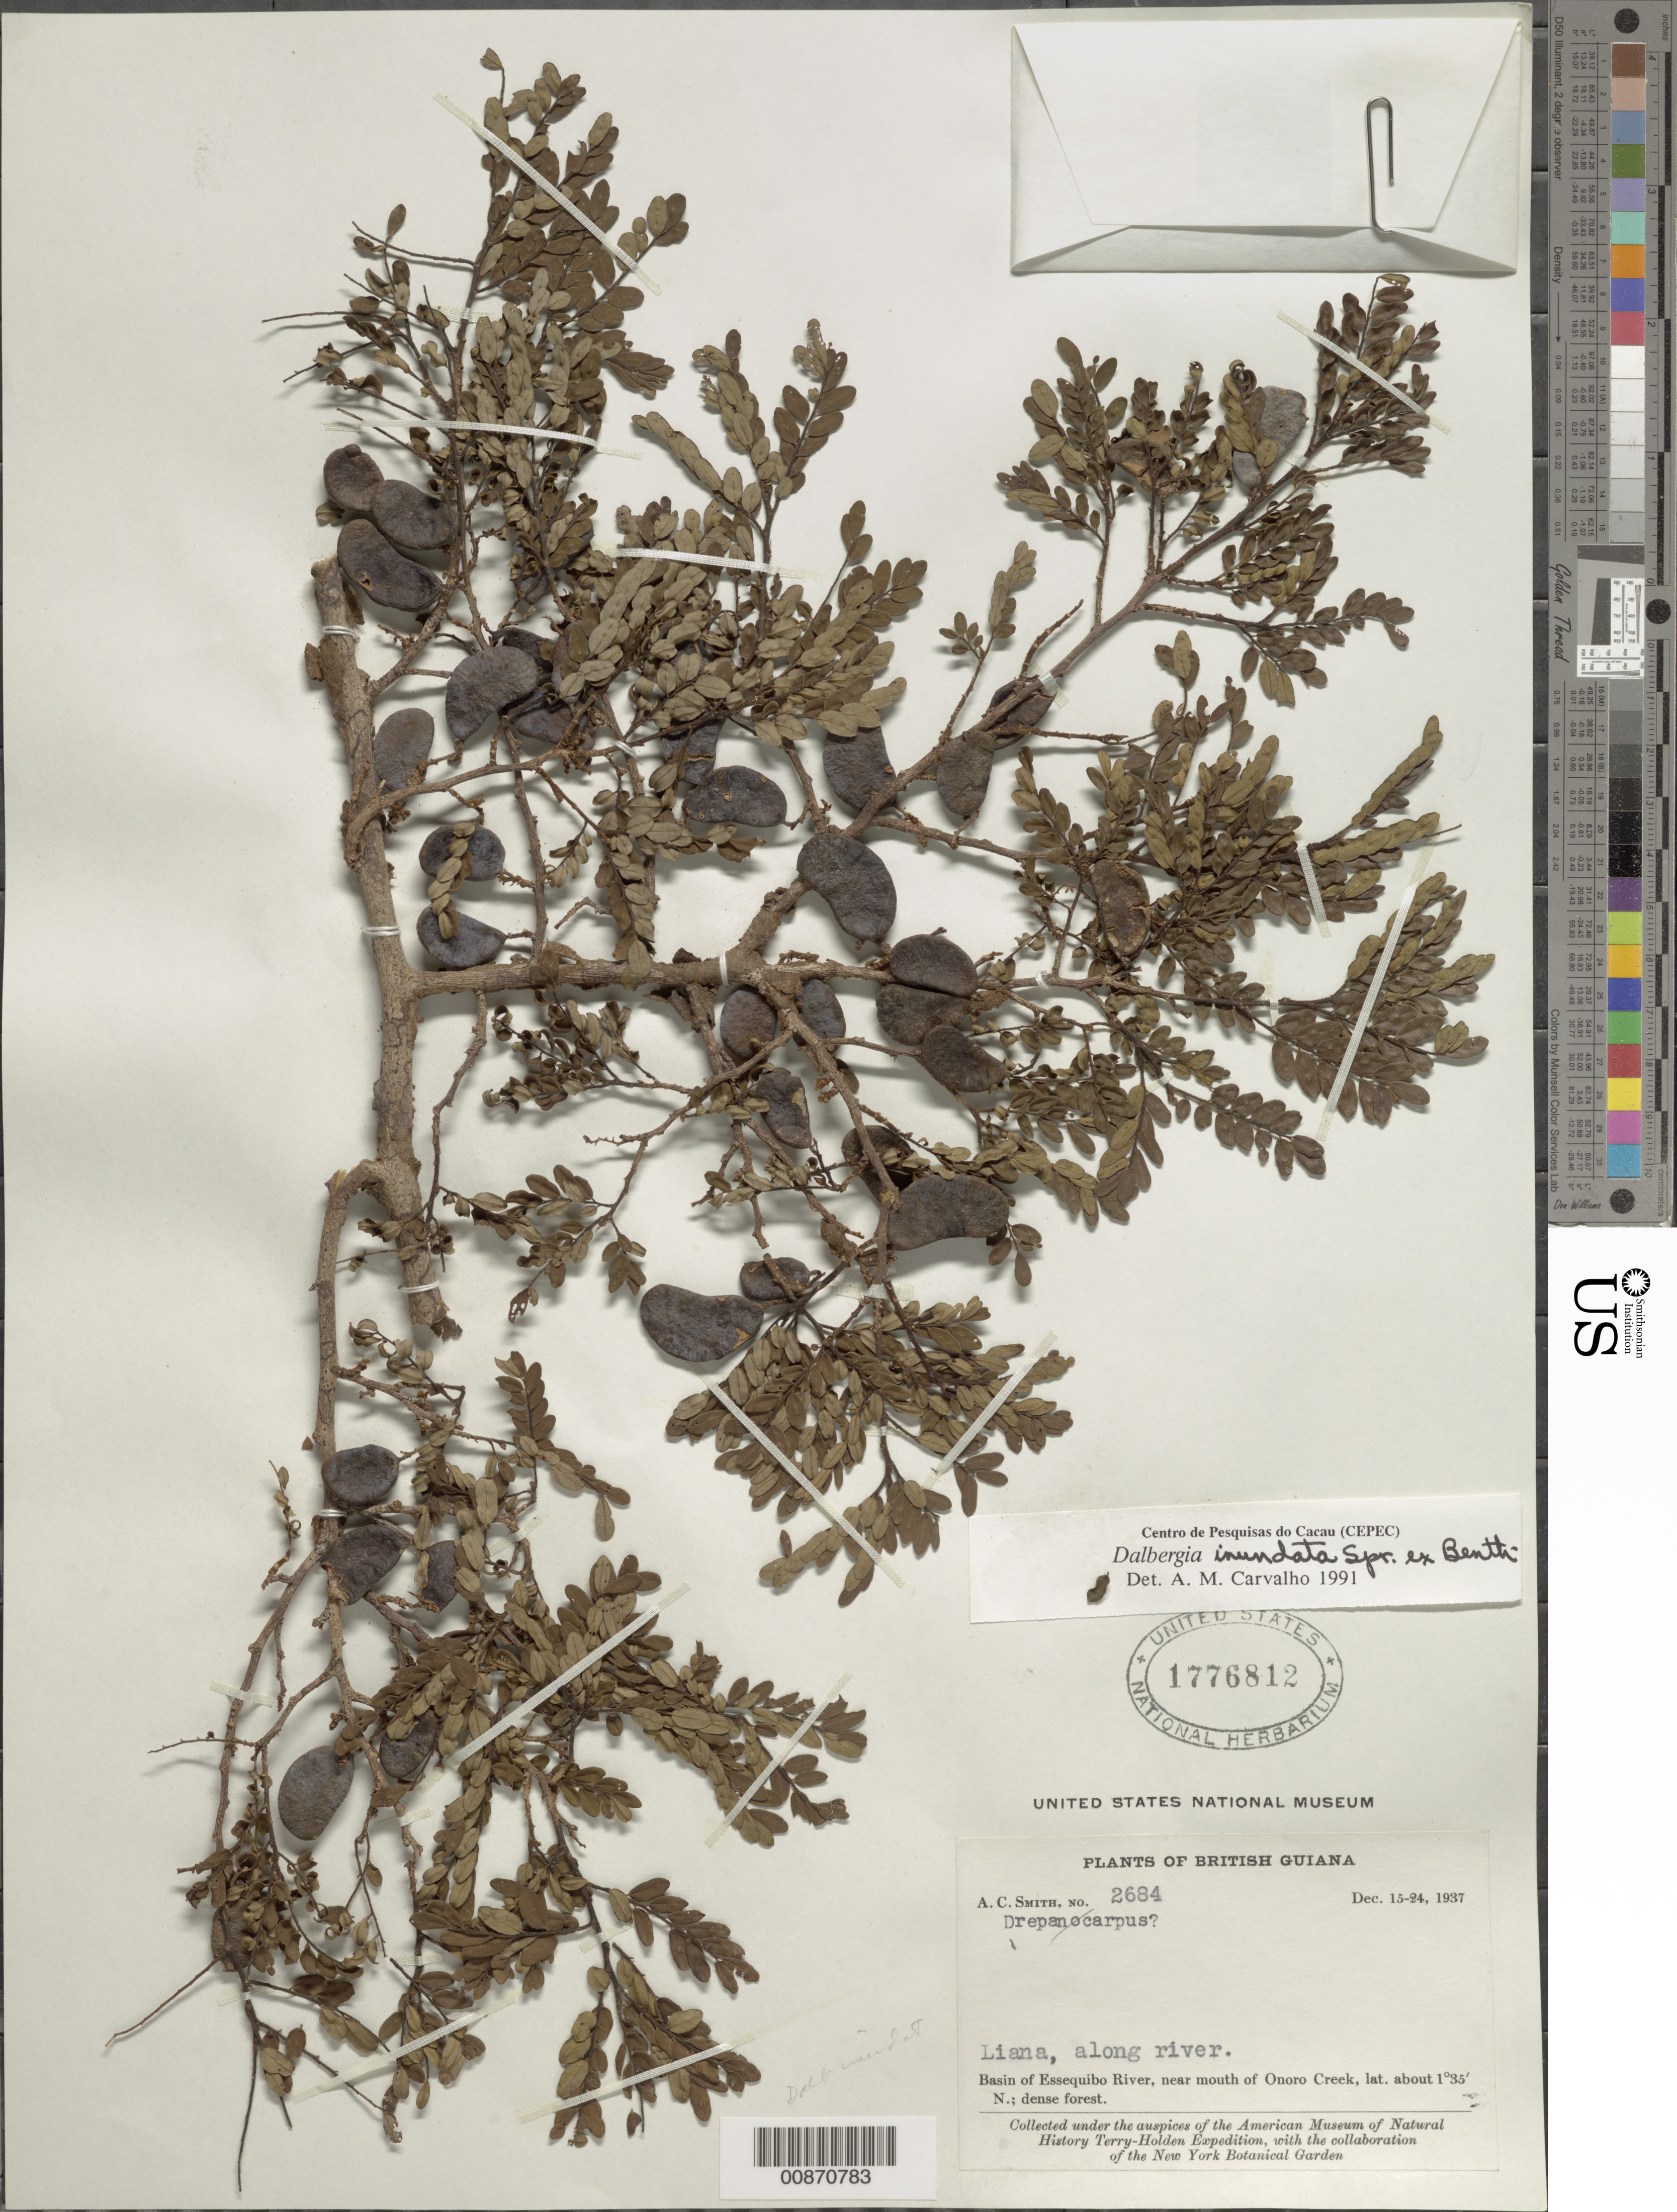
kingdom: Plantae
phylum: Tracheophyta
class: Magnoliopsida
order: Fabales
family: Fabaceae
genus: Dalbergia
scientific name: Dalbergia inundata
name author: Benth.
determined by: Carvalho, A. M. V. de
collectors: A. C. Smith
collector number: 2684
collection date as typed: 15-Dec-37 to 24-Dec-37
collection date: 1937-12-15/1937-12-24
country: Guyana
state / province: U. Takutu-U. Essequibo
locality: Onoro Creek (near mouth), Essequibo River basin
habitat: Along river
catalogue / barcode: US 1776812